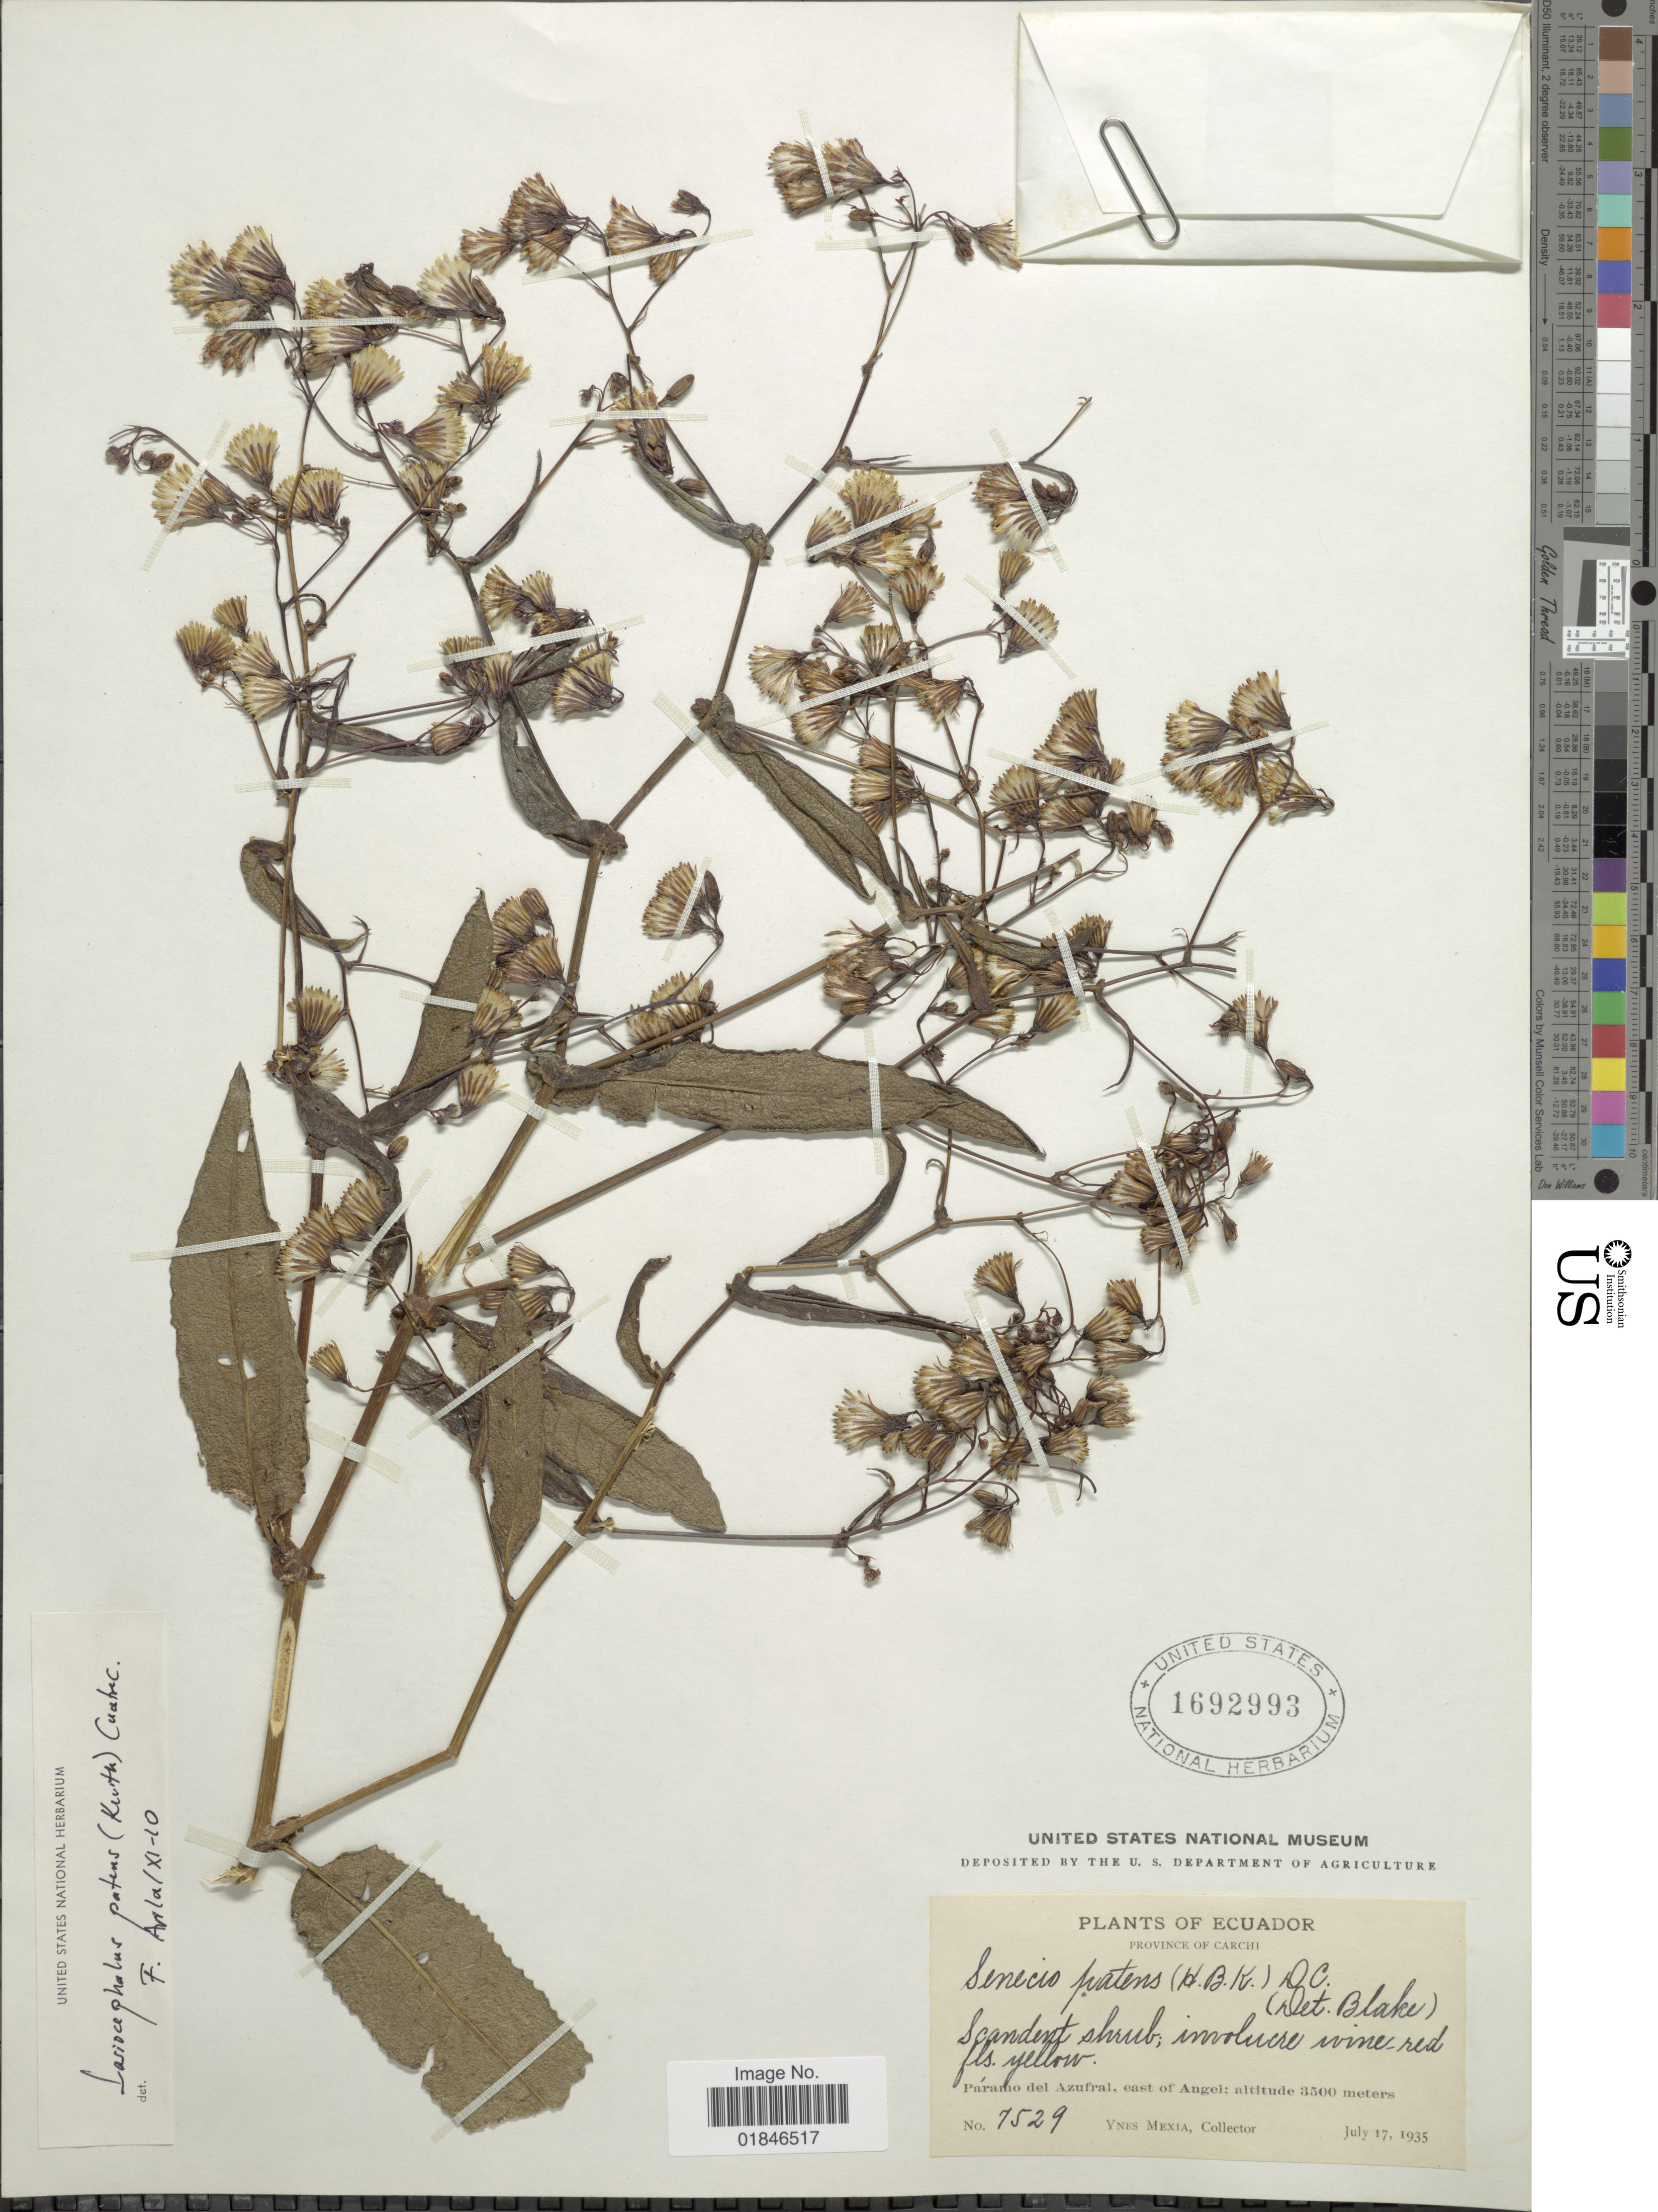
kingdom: Plantae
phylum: Tracheophyta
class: Magnoliopsida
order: Asterales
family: Asteraceae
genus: Senecio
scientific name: Senecio patens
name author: (Kunth) DC.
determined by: Salomon, Luciana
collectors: Y. Mexia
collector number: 7529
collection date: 1935-07-17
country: Ecuador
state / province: Carchi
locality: Paramo del Azufral, east of Angel.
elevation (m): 3500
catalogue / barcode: US 1692993